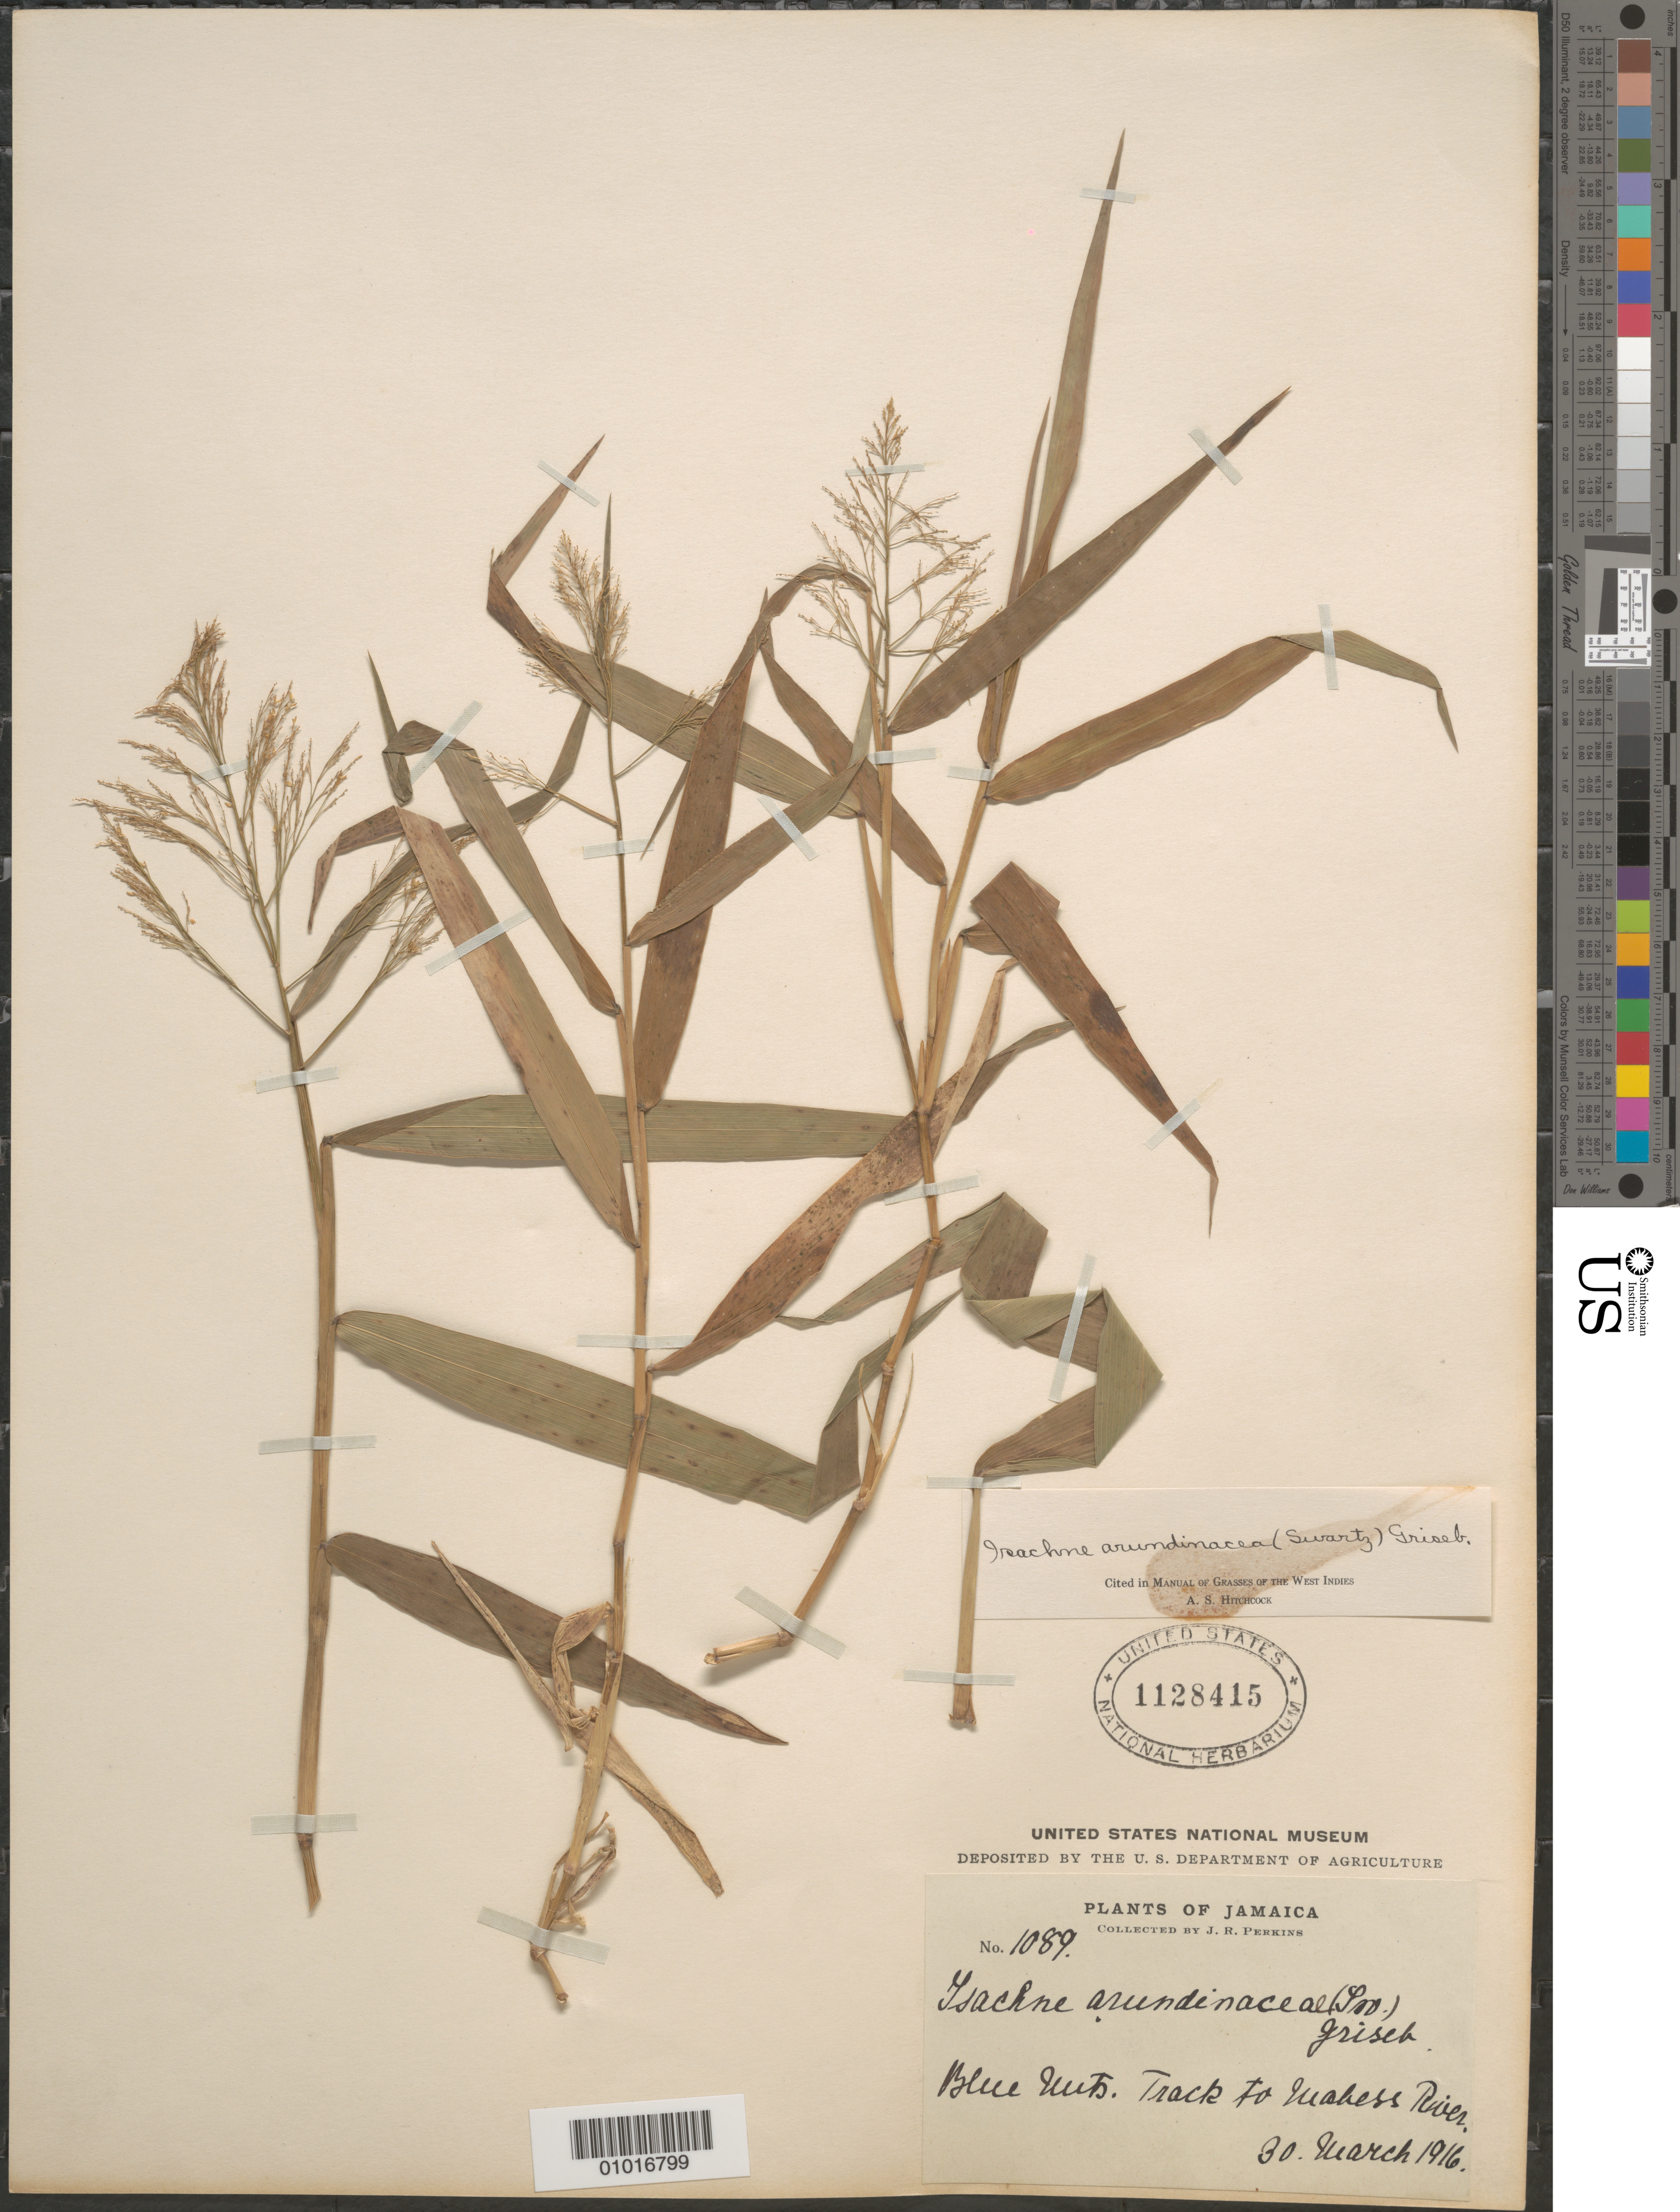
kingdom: Plantae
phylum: Tracheophyta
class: Liliopsida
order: Poales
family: Poaceae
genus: Isachne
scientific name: Isachne arundinacea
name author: (Sw.) Griseb.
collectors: J. R. Perkins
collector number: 1089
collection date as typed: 30 Mar 1916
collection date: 1916-03-30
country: Jamaica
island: Jamaica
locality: Blue Mountains. Track to Mahess River.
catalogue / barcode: US 1128415